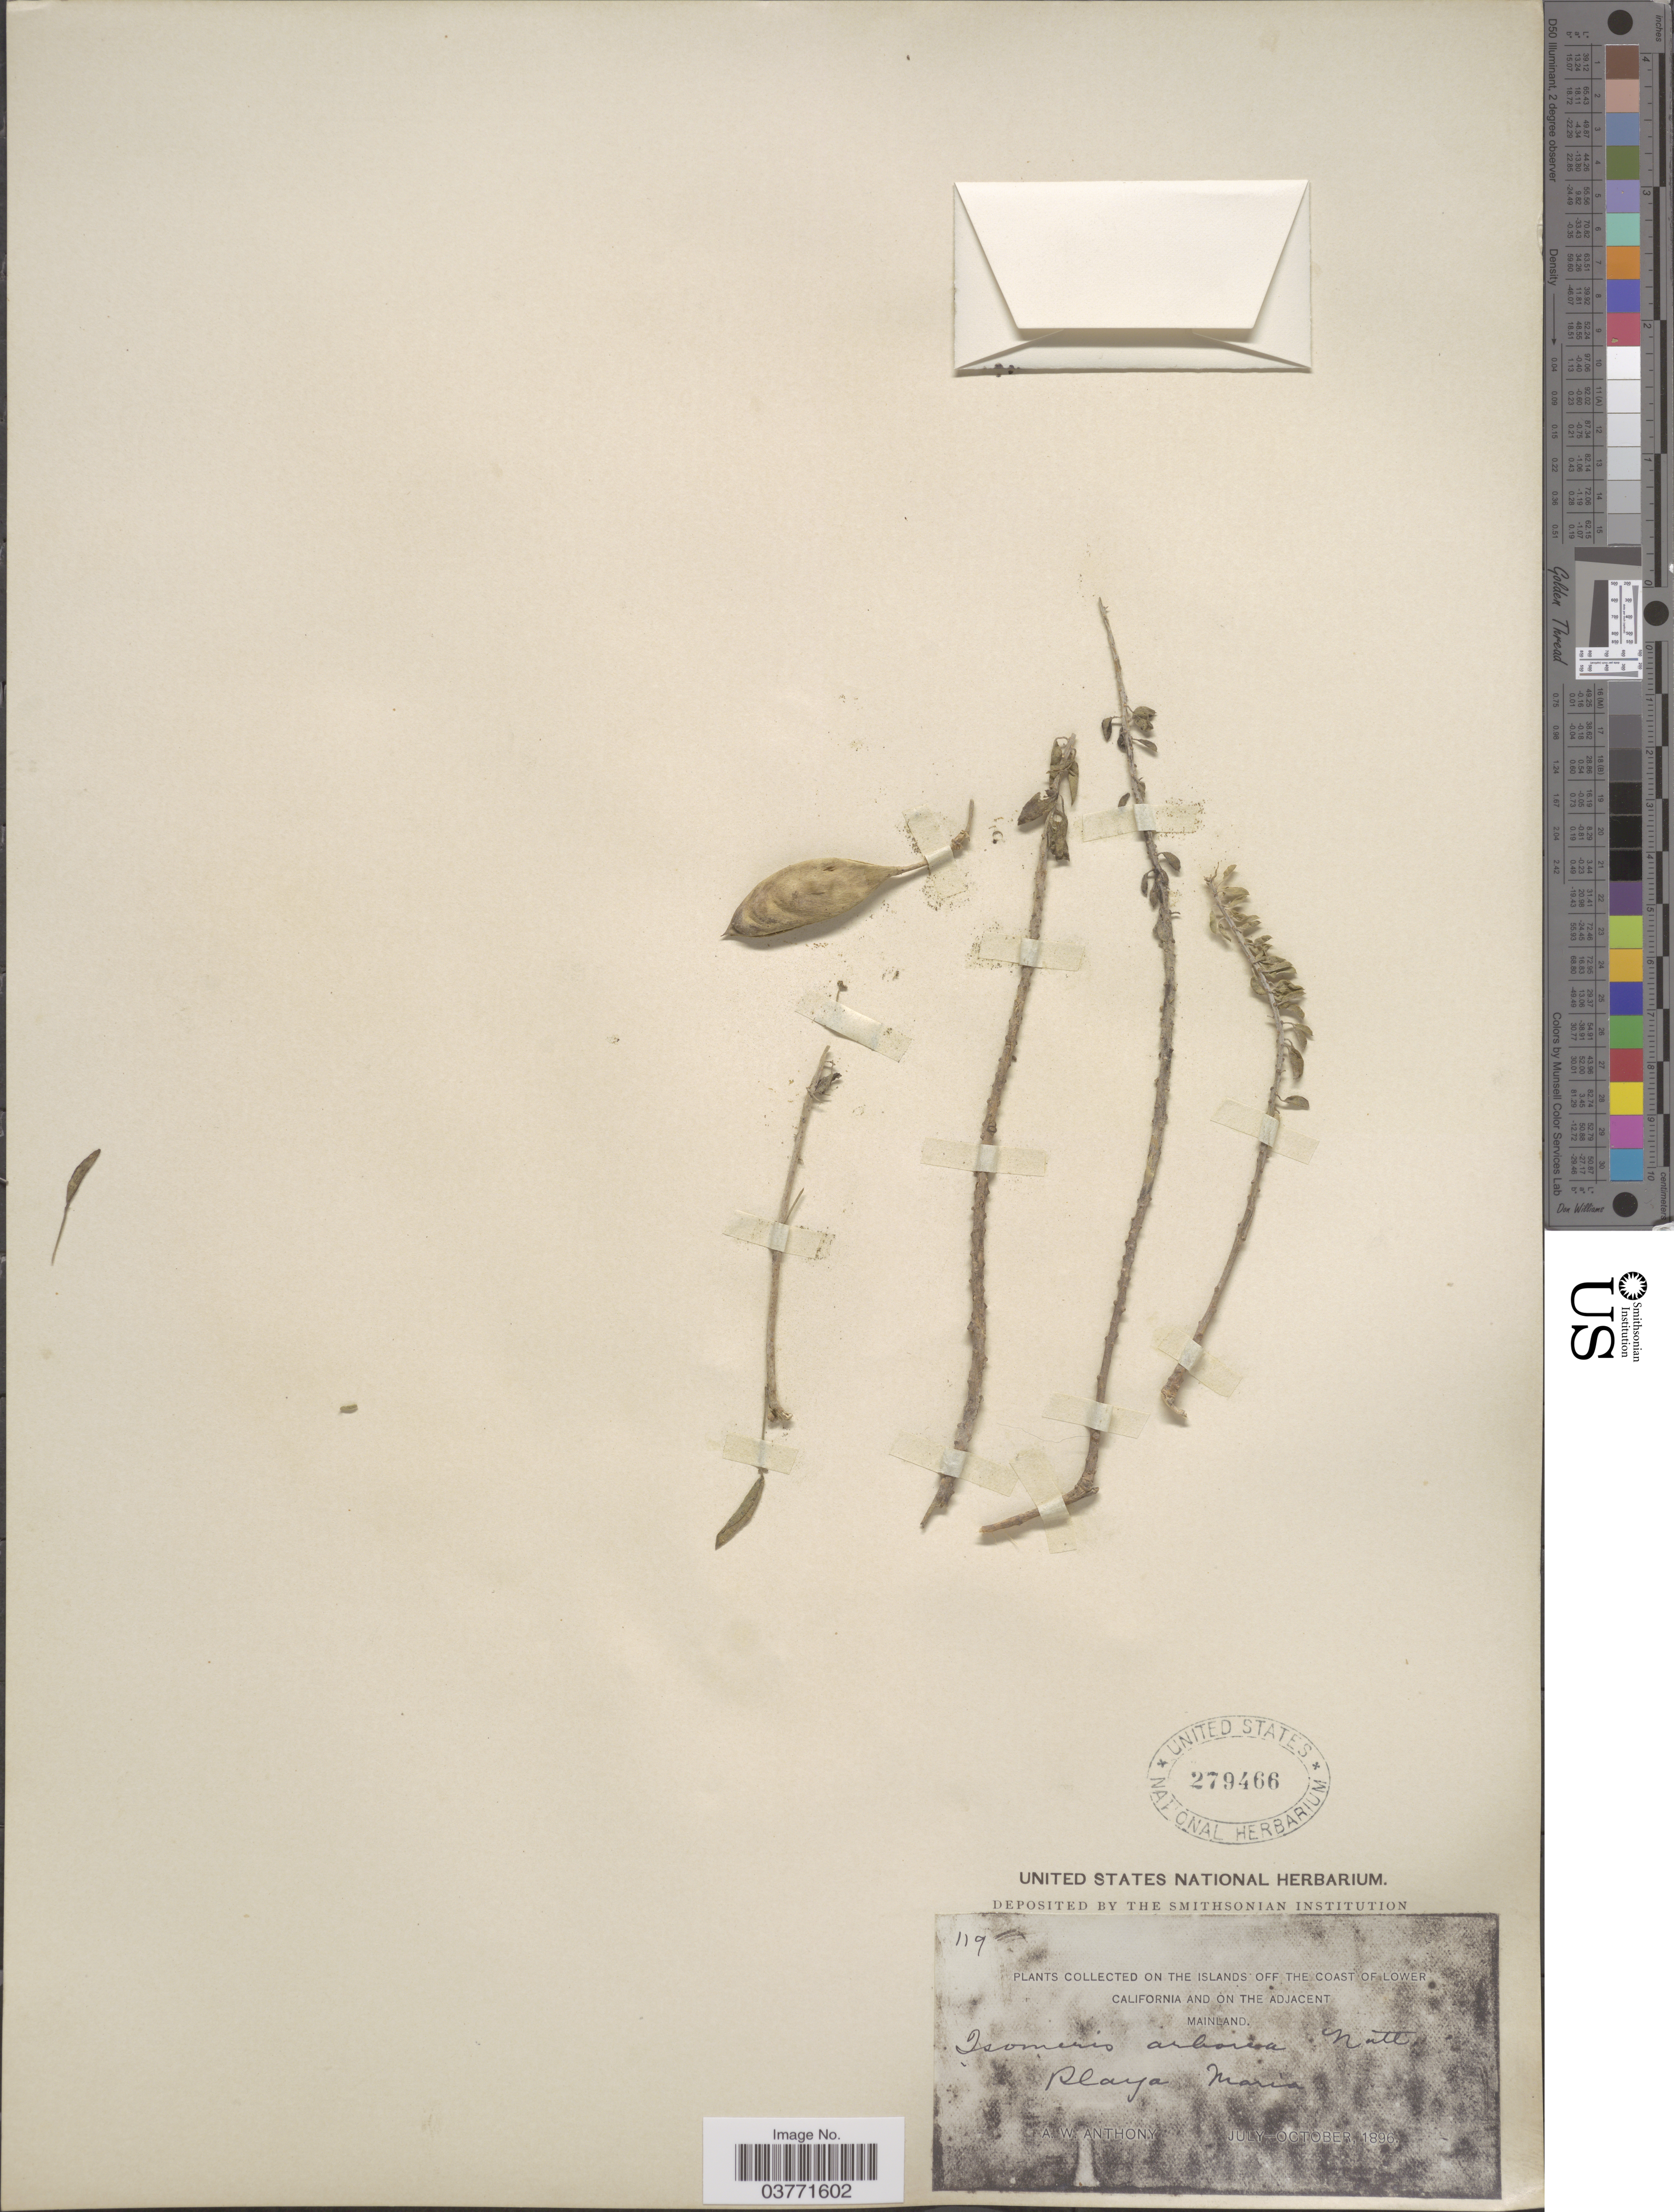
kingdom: Plantae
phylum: Tracheophyta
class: Magnoliopsida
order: Brassicales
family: Cleomaceae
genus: Cleomella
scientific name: Cleomella arborea var. angustata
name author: (Parish) Roalson & J.C. Hall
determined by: Strong, Mark T., (BOT), Smithsonian Institution - National Museum of Natural History (UNITED STATES)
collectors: A. W. Anthony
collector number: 119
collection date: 1896-07/1896-10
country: Mexico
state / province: Baja California Sur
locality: On the Islands off the Coast of Lower California and on the adjacent mainland. Playa Maria.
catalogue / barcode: US 279466